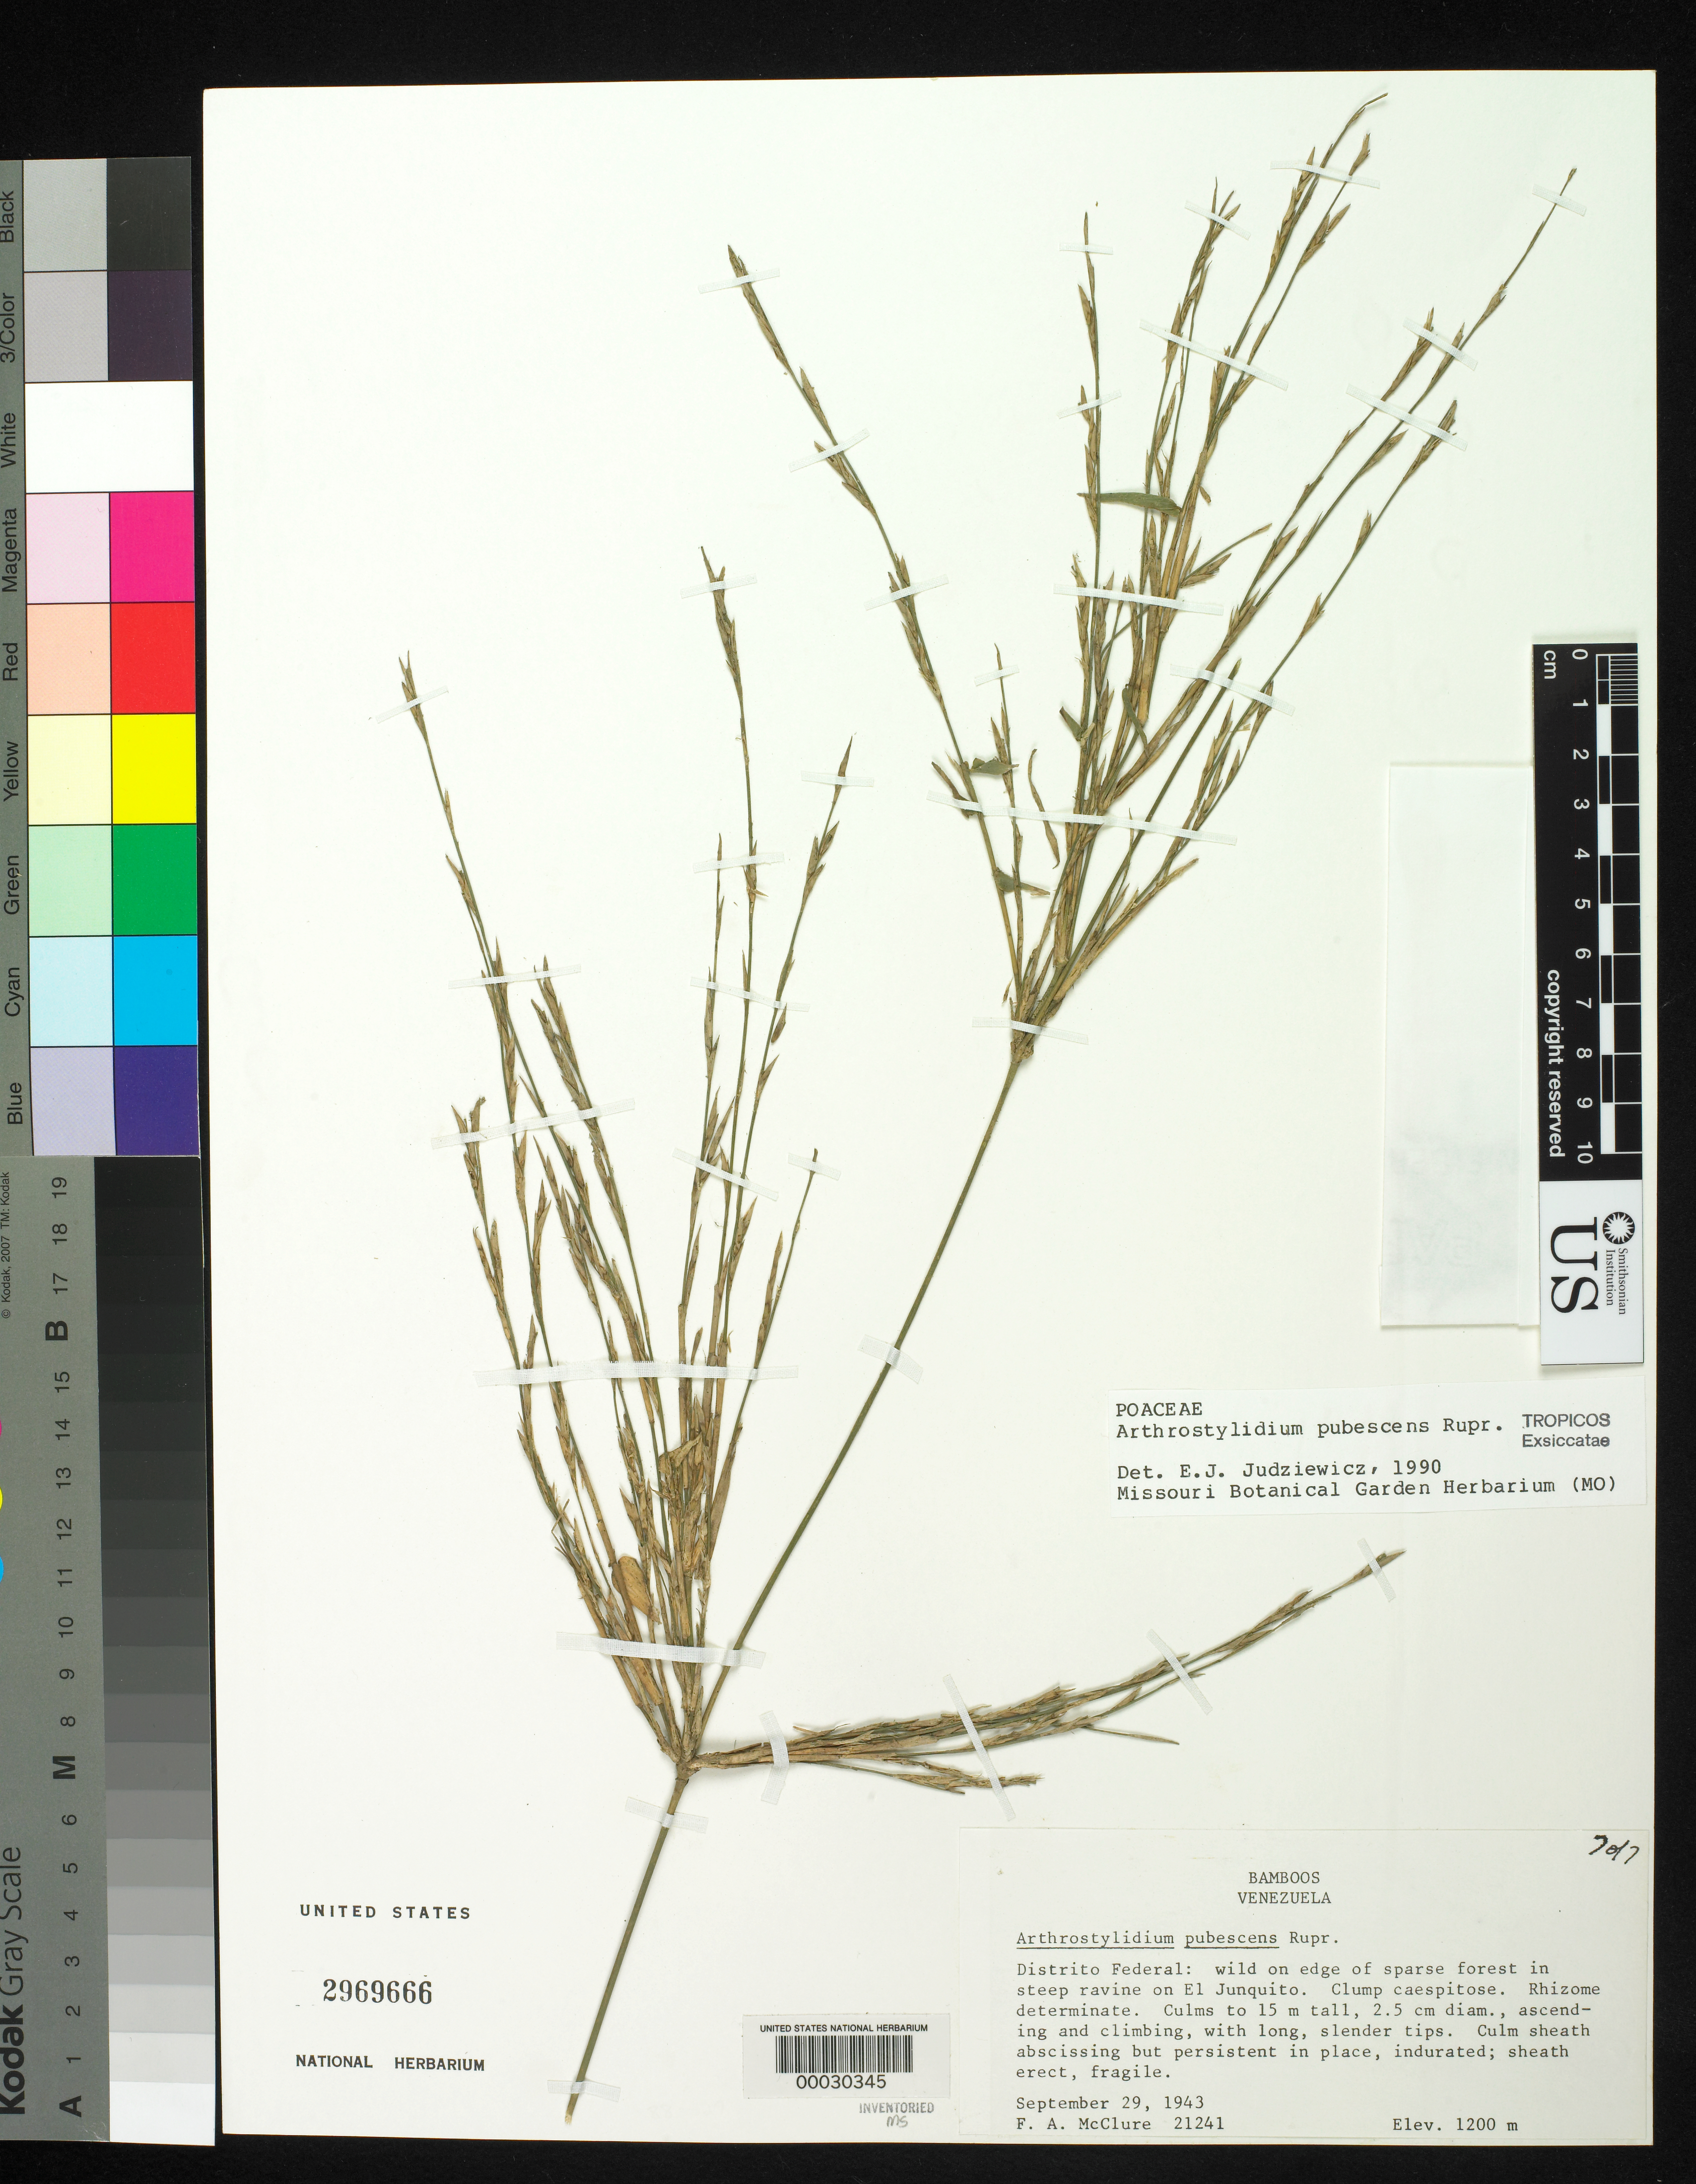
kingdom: Plantae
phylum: Tracheophyta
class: Liliopsida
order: Poales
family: Poaceae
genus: Arthrostylidium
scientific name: Arthrostylidium pubescens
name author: Rupr.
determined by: Judziewicz, E. J.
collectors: F. A. McClure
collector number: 21241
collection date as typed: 29 Sep 1943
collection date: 1943-09-29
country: Venezuela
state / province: Distrito Federal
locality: El junquito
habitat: On edge of sparse forest in steep ravine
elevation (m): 1200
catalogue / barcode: US 2969666